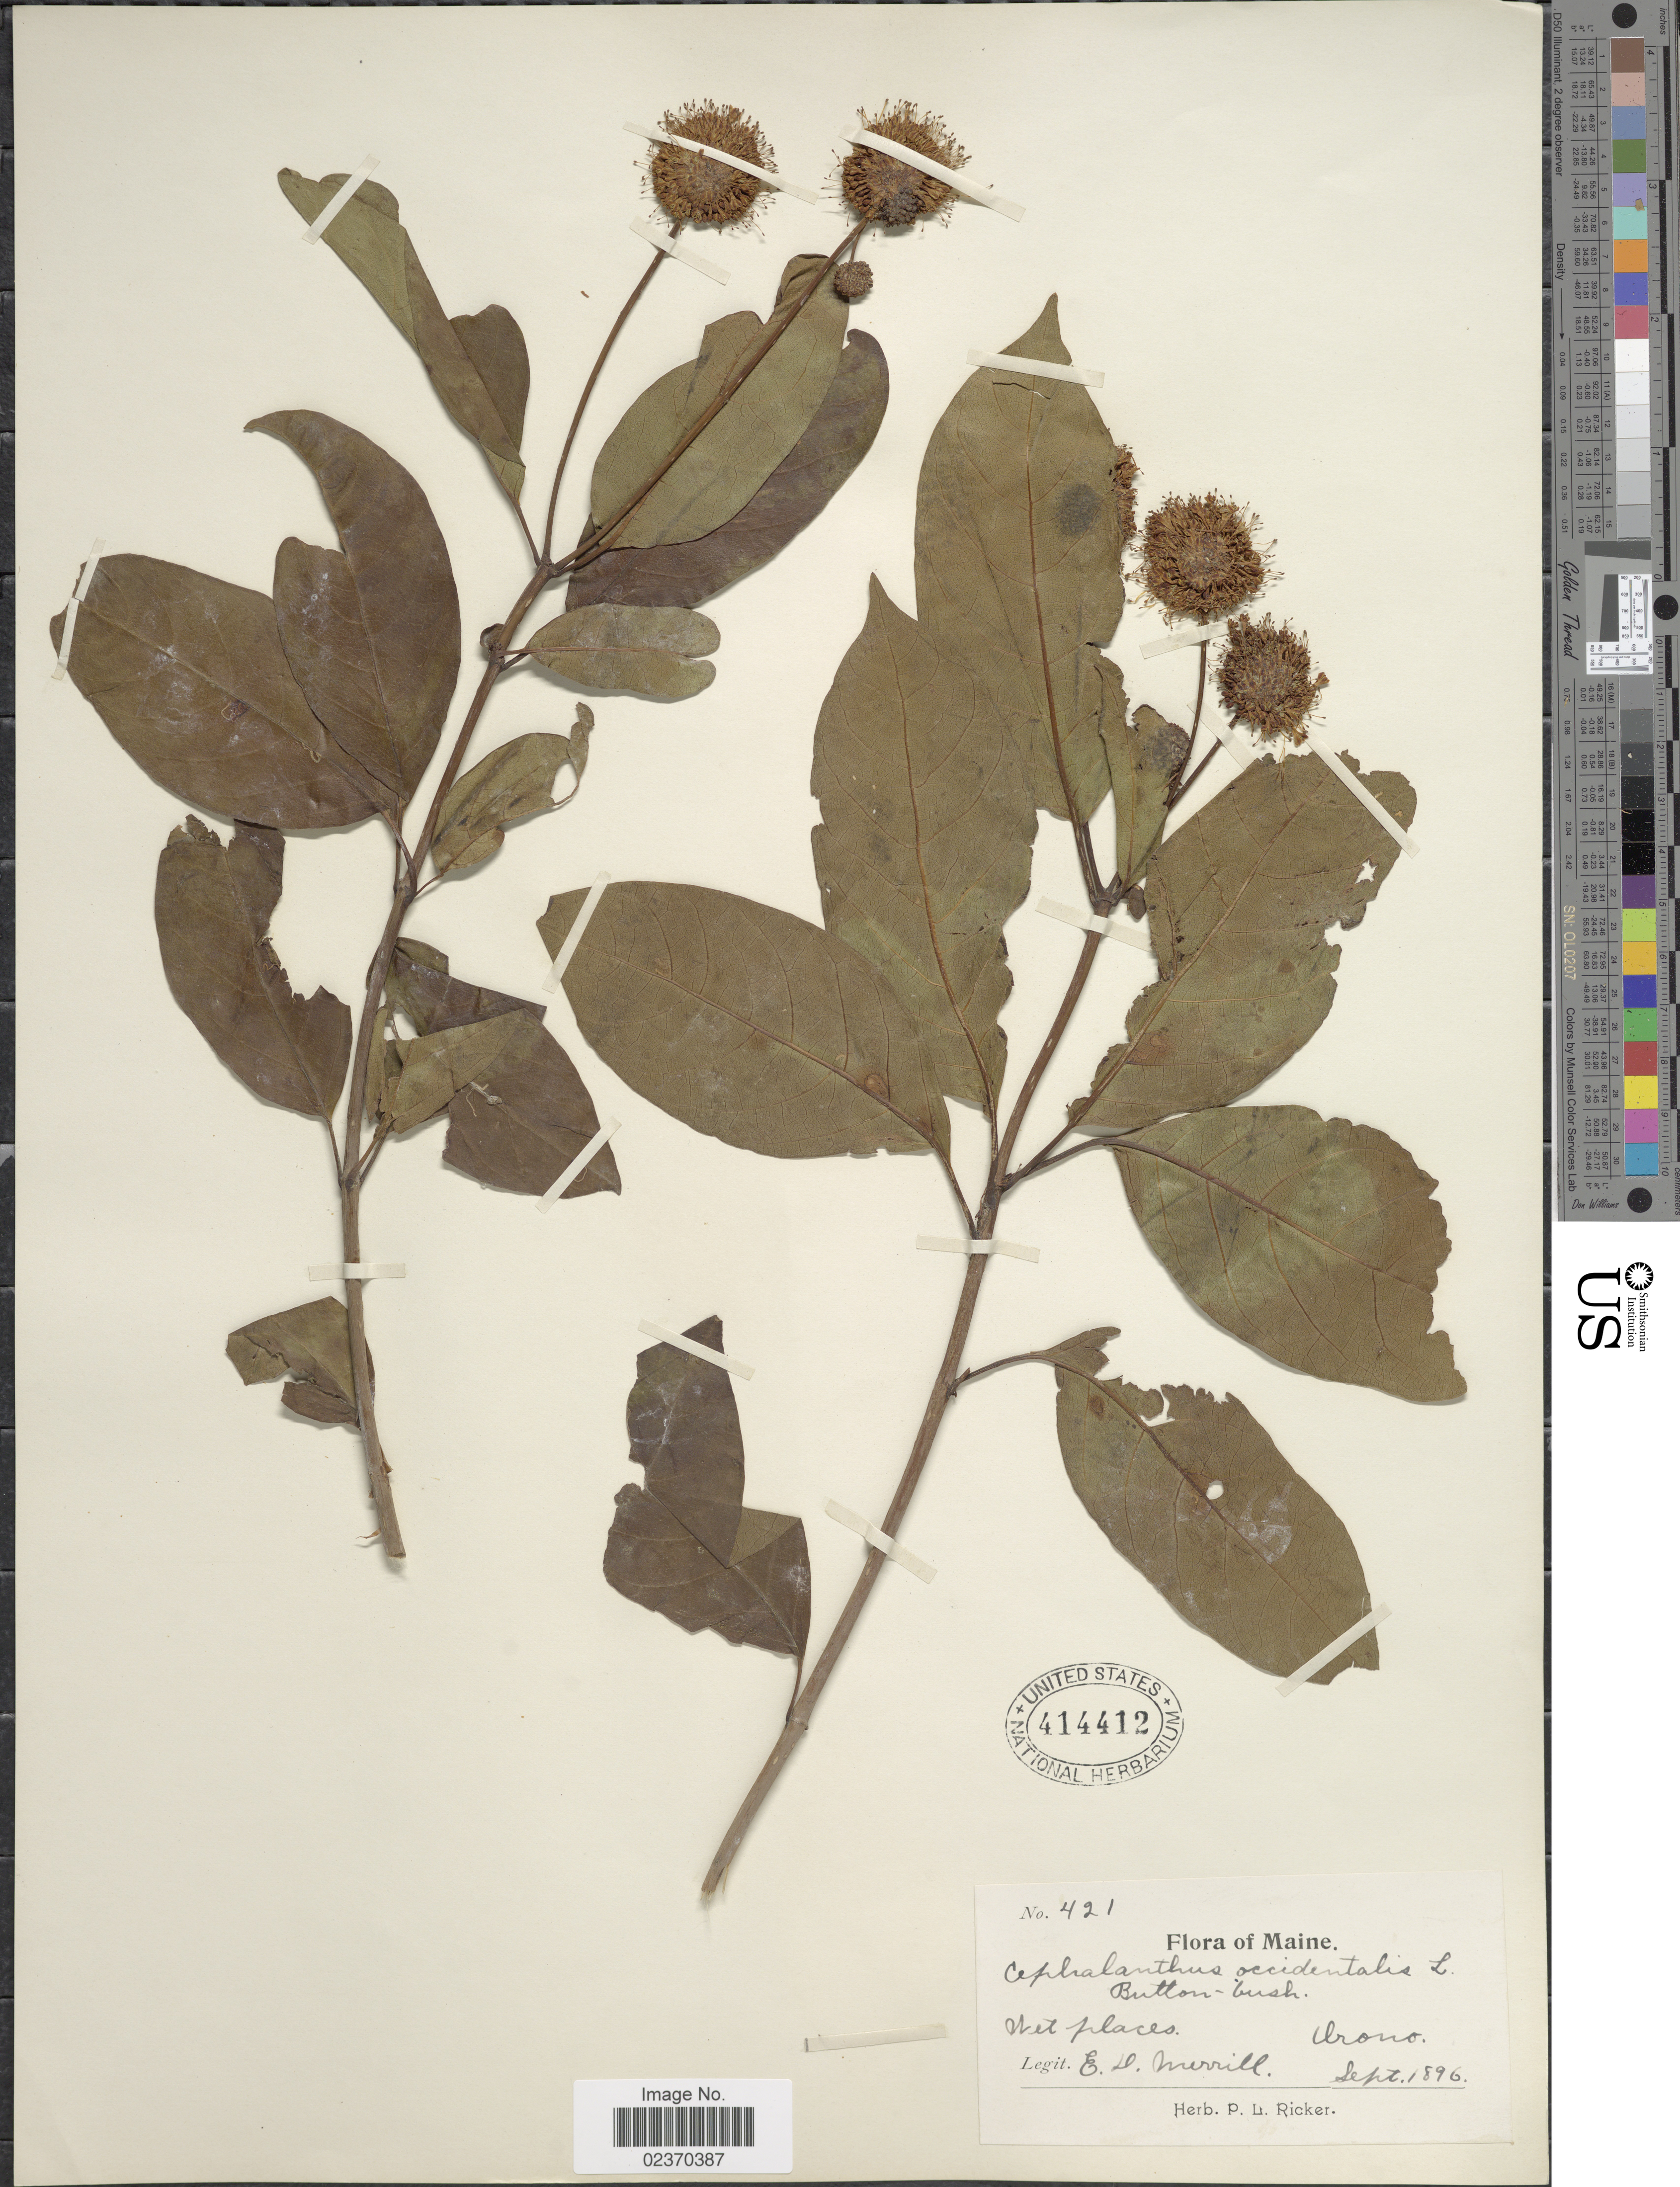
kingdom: Plantae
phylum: Tracheophyta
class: Magnoliopsida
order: Gentianales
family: Rubiaceae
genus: Cephalanthus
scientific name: Cephalanthus occidentalis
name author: L.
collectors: E. D. Merrill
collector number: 421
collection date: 1890-09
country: United States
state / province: Maine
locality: Wet places, Orono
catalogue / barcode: US 414412